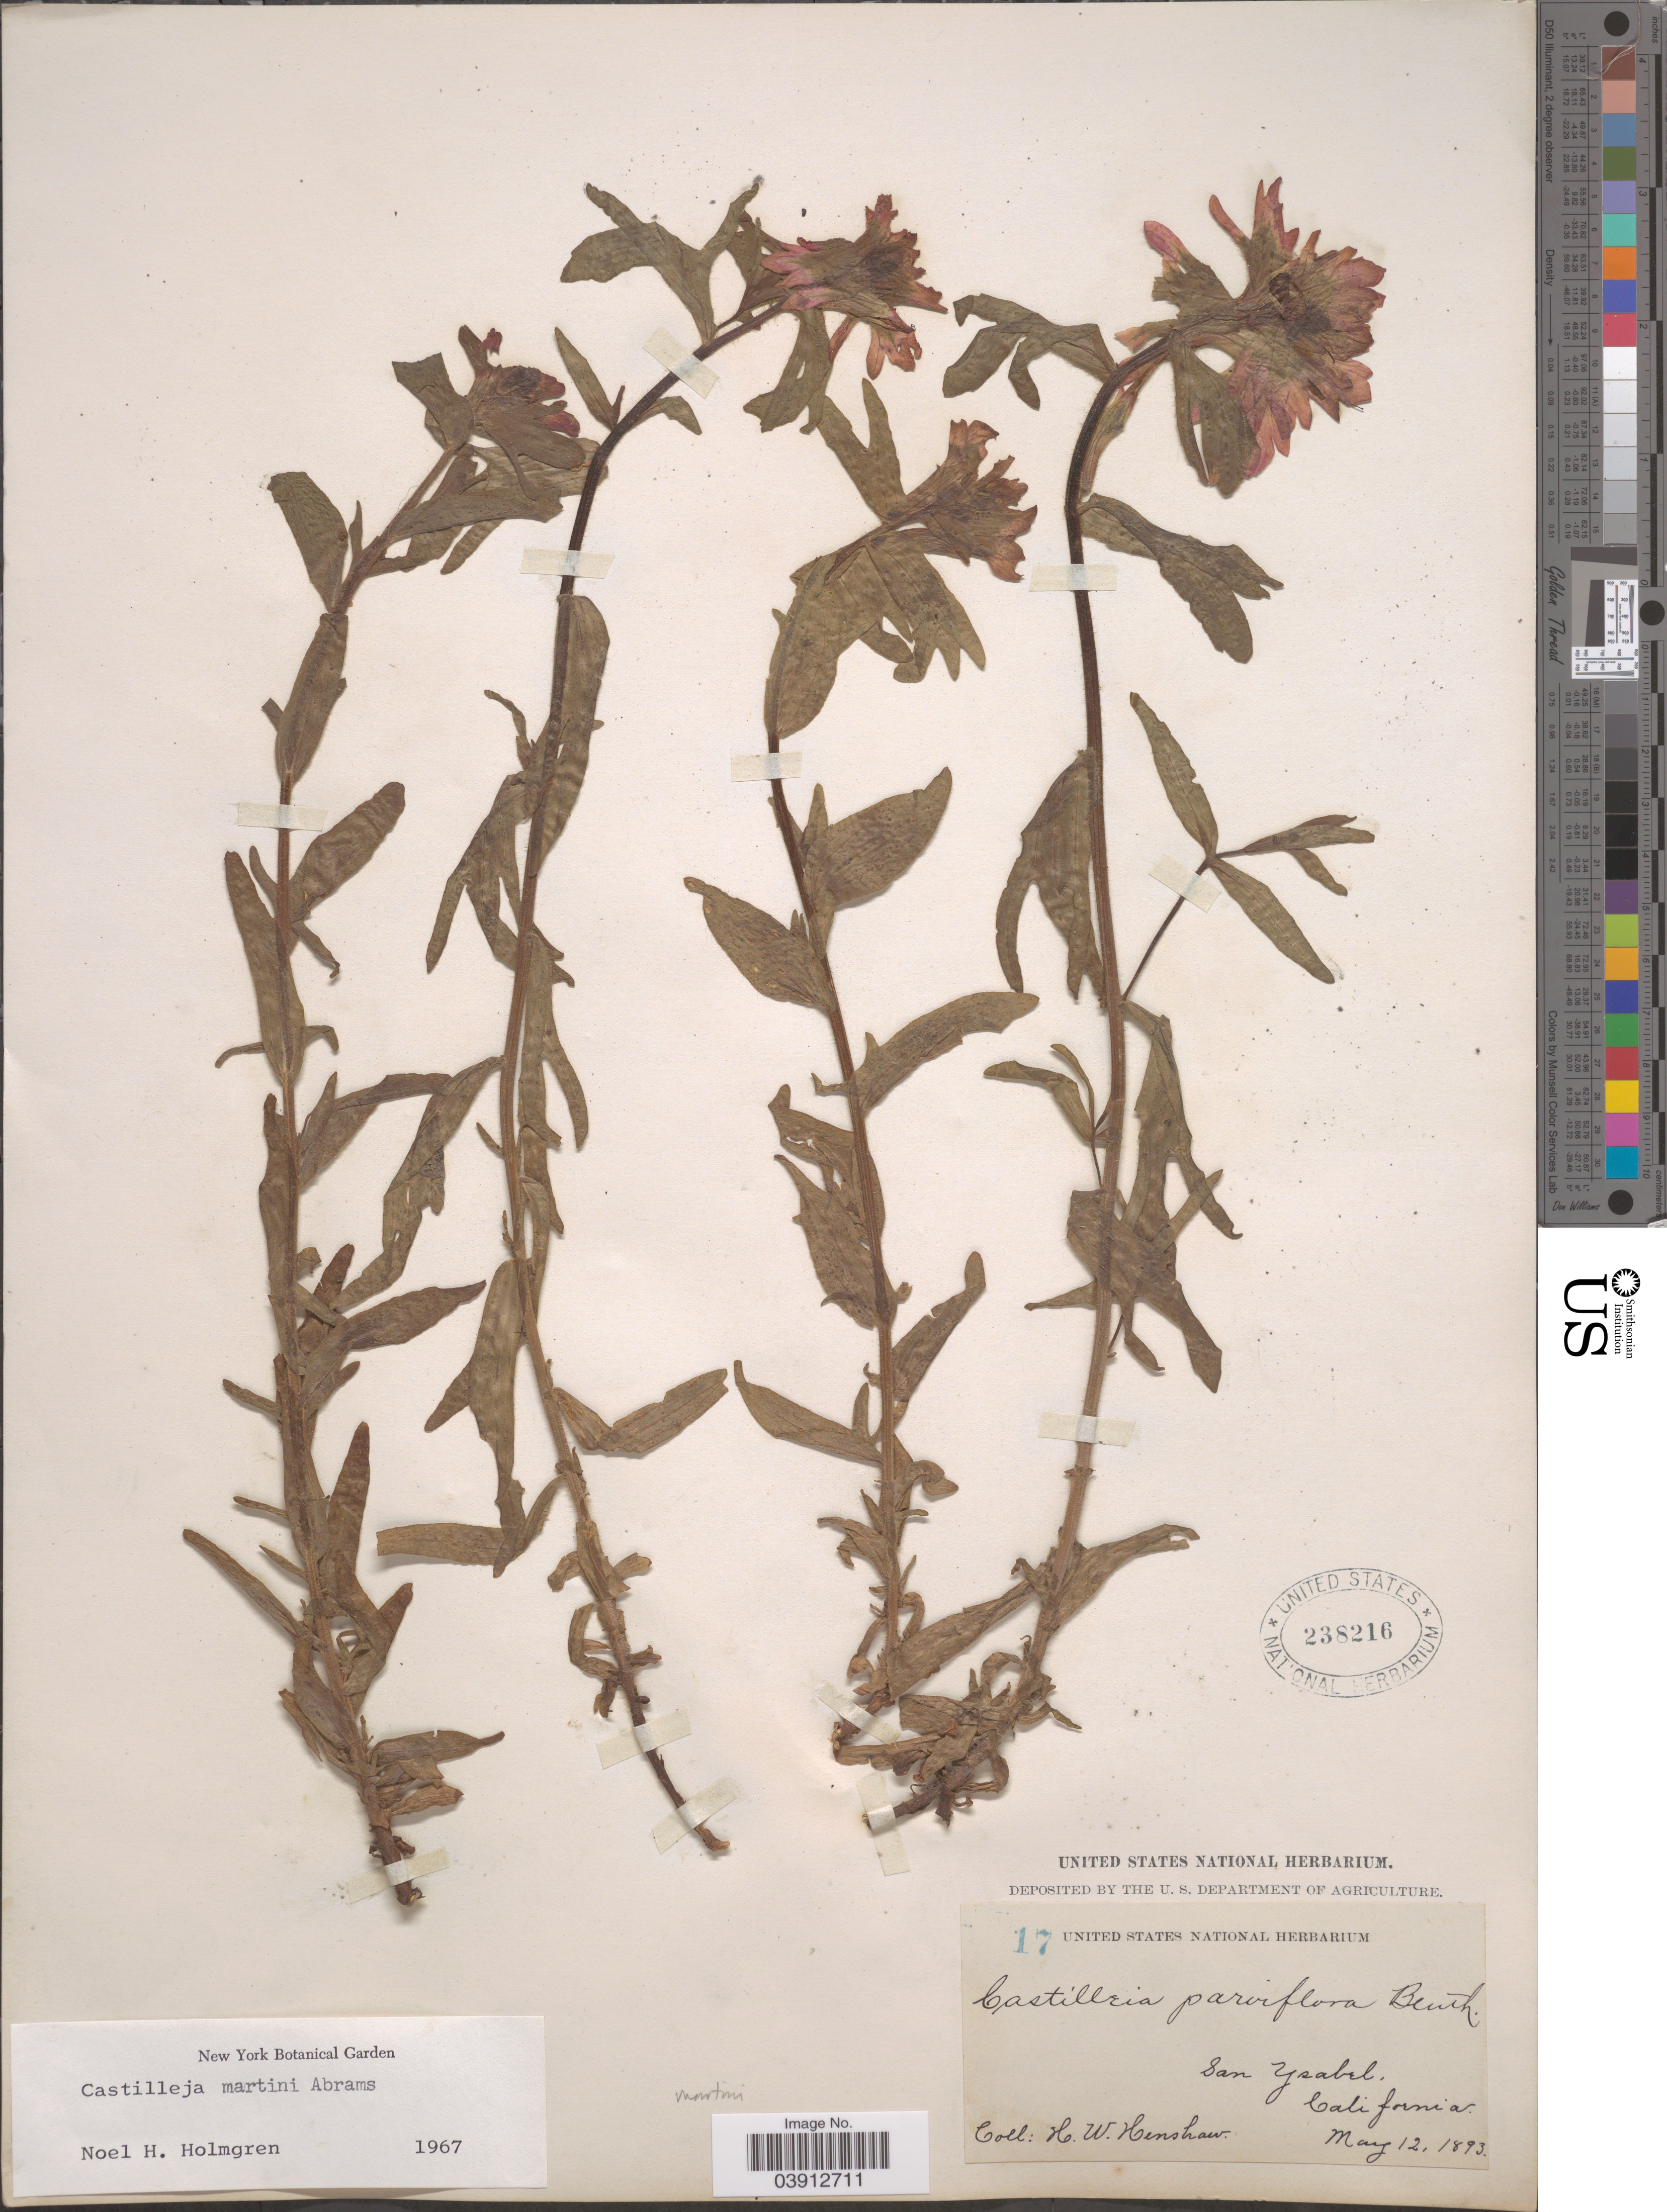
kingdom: Plantae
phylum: Tracheophyta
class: Magnoliopsida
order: Lamiales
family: Orobanchaceae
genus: Castilleja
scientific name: Castilleja martinii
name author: Abrams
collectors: H. Henshaw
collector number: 17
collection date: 1893-05-12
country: United States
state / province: California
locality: San Ysabel.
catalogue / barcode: US 238216